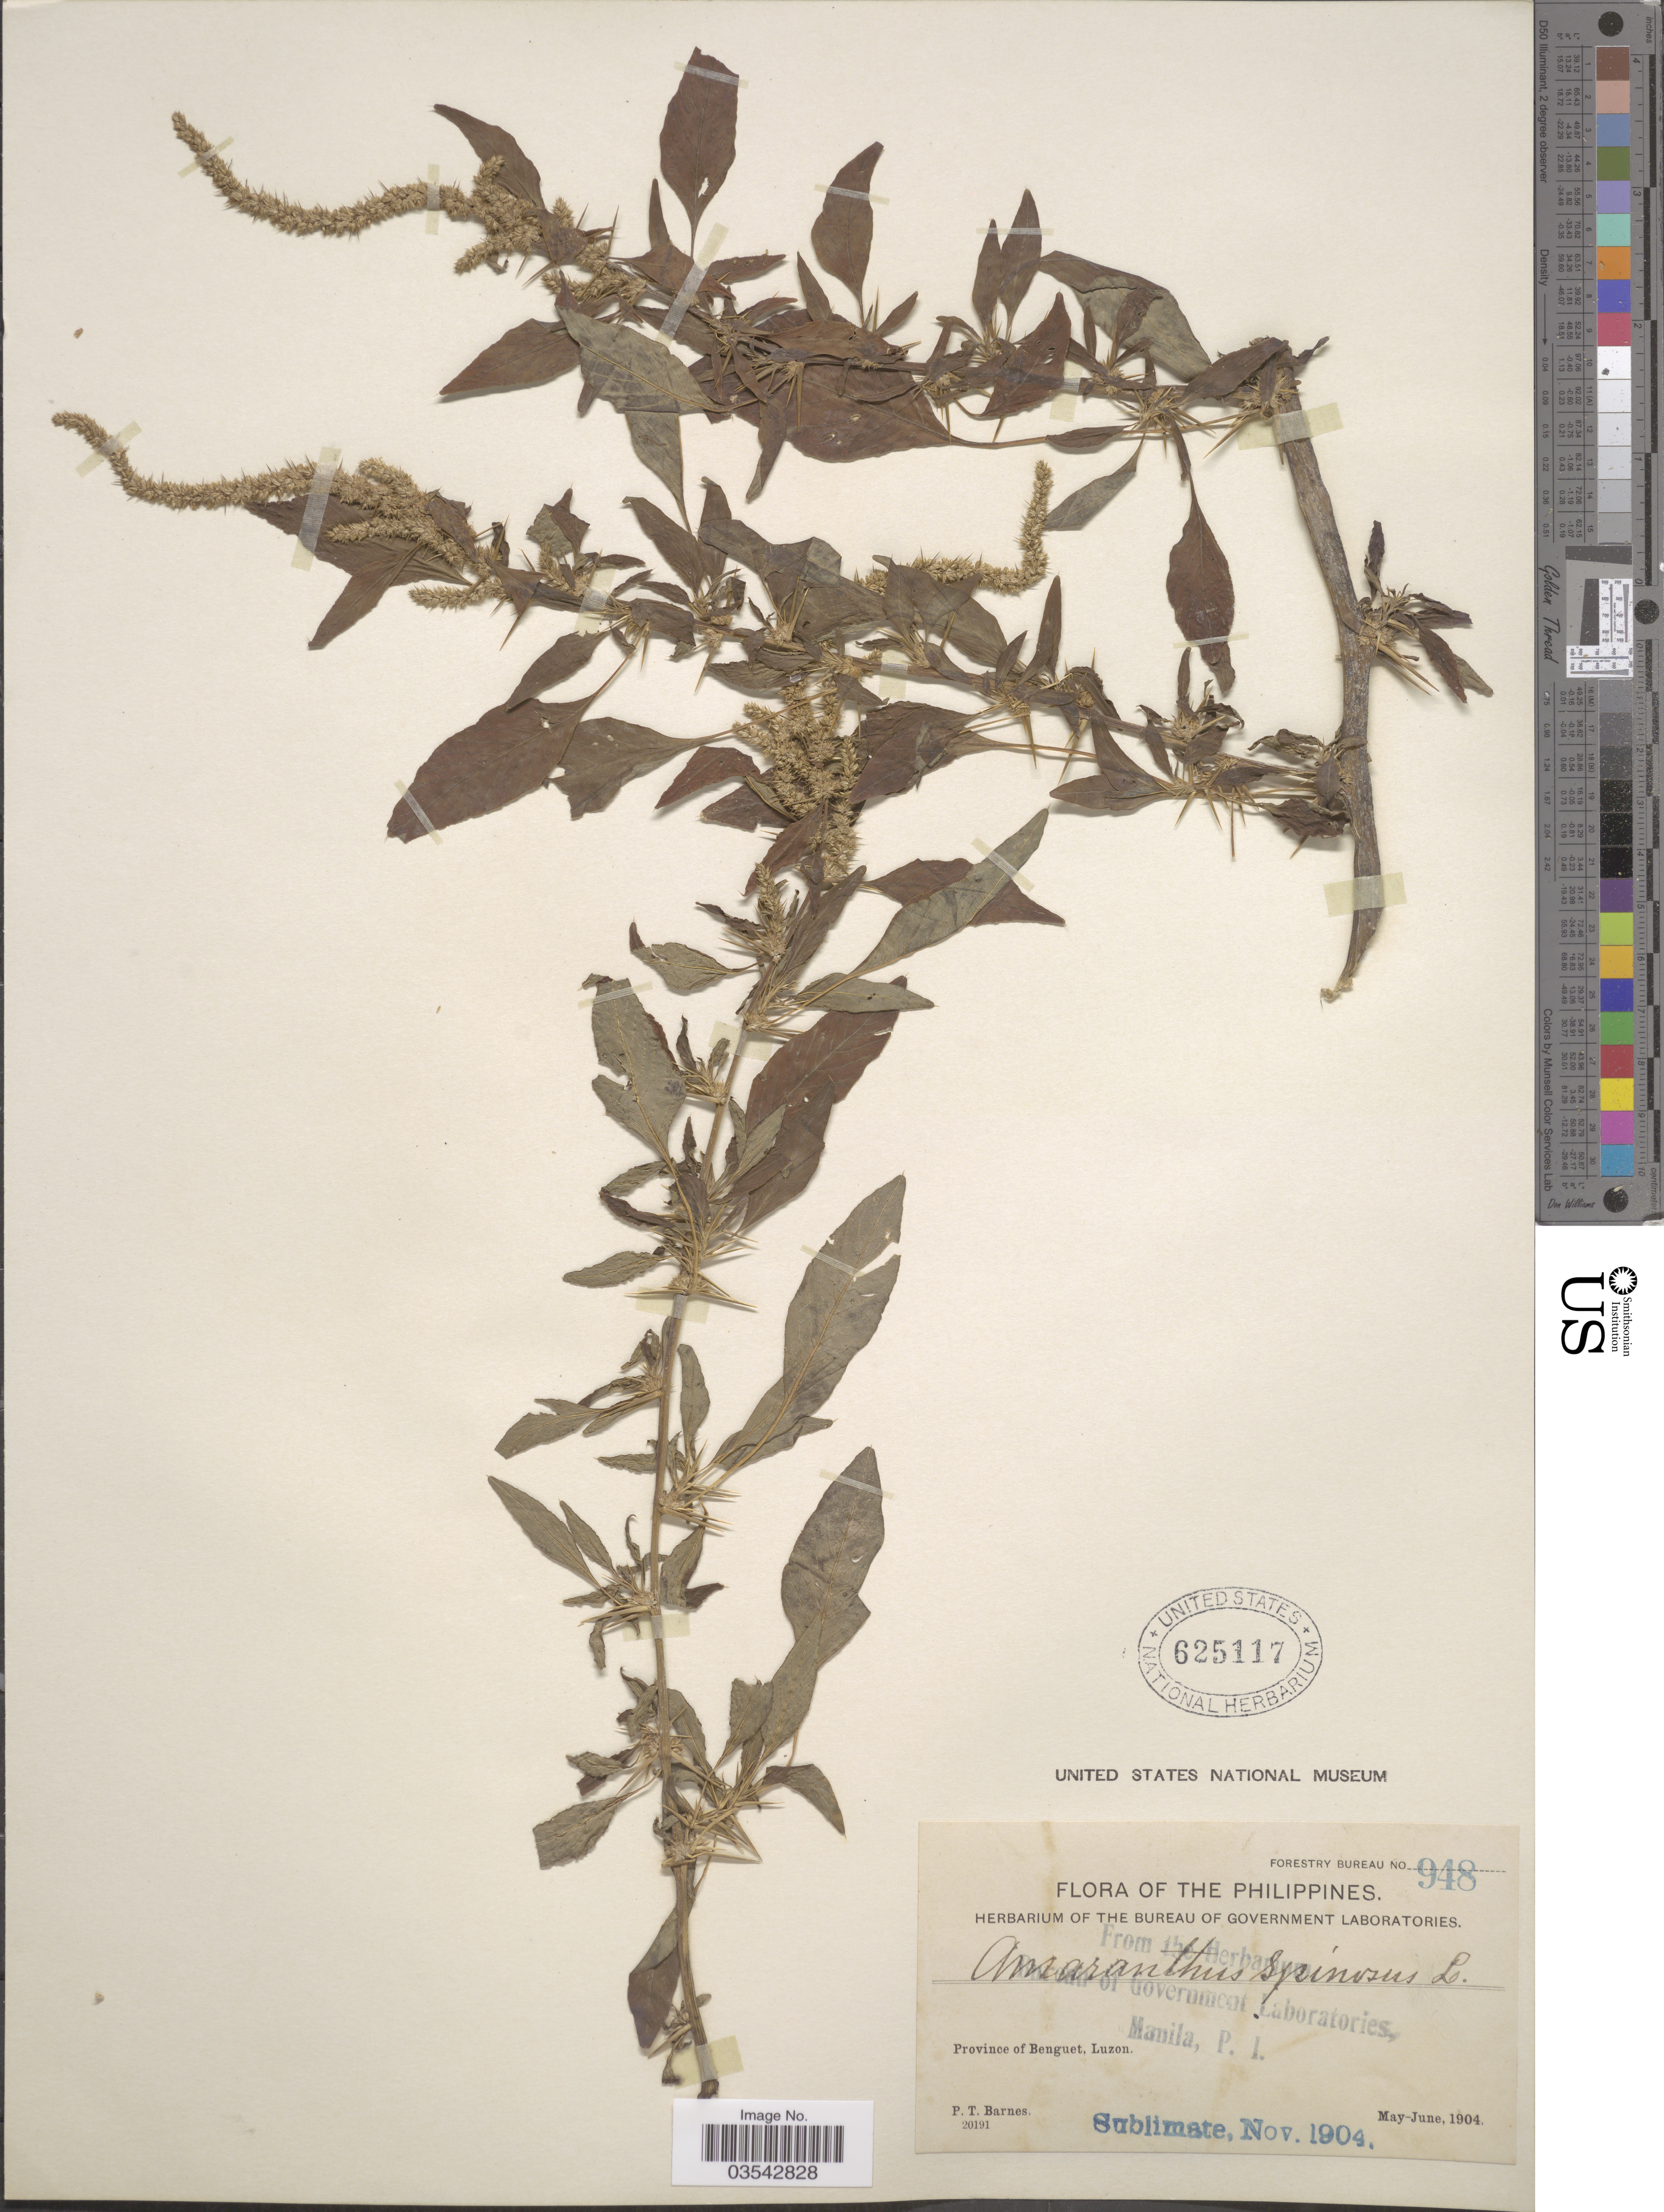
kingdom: Plantae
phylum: Tracheophyta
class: Magnoliopsida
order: Caryophyllales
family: Amaranthaceae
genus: Amaranthus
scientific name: Amaranthus spinosus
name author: L.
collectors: P. Barnes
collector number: Forestry Bureau 948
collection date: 1904-05/1904-06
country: Philippines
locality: Province of Benguet, Luzon.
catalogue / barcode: US 625117